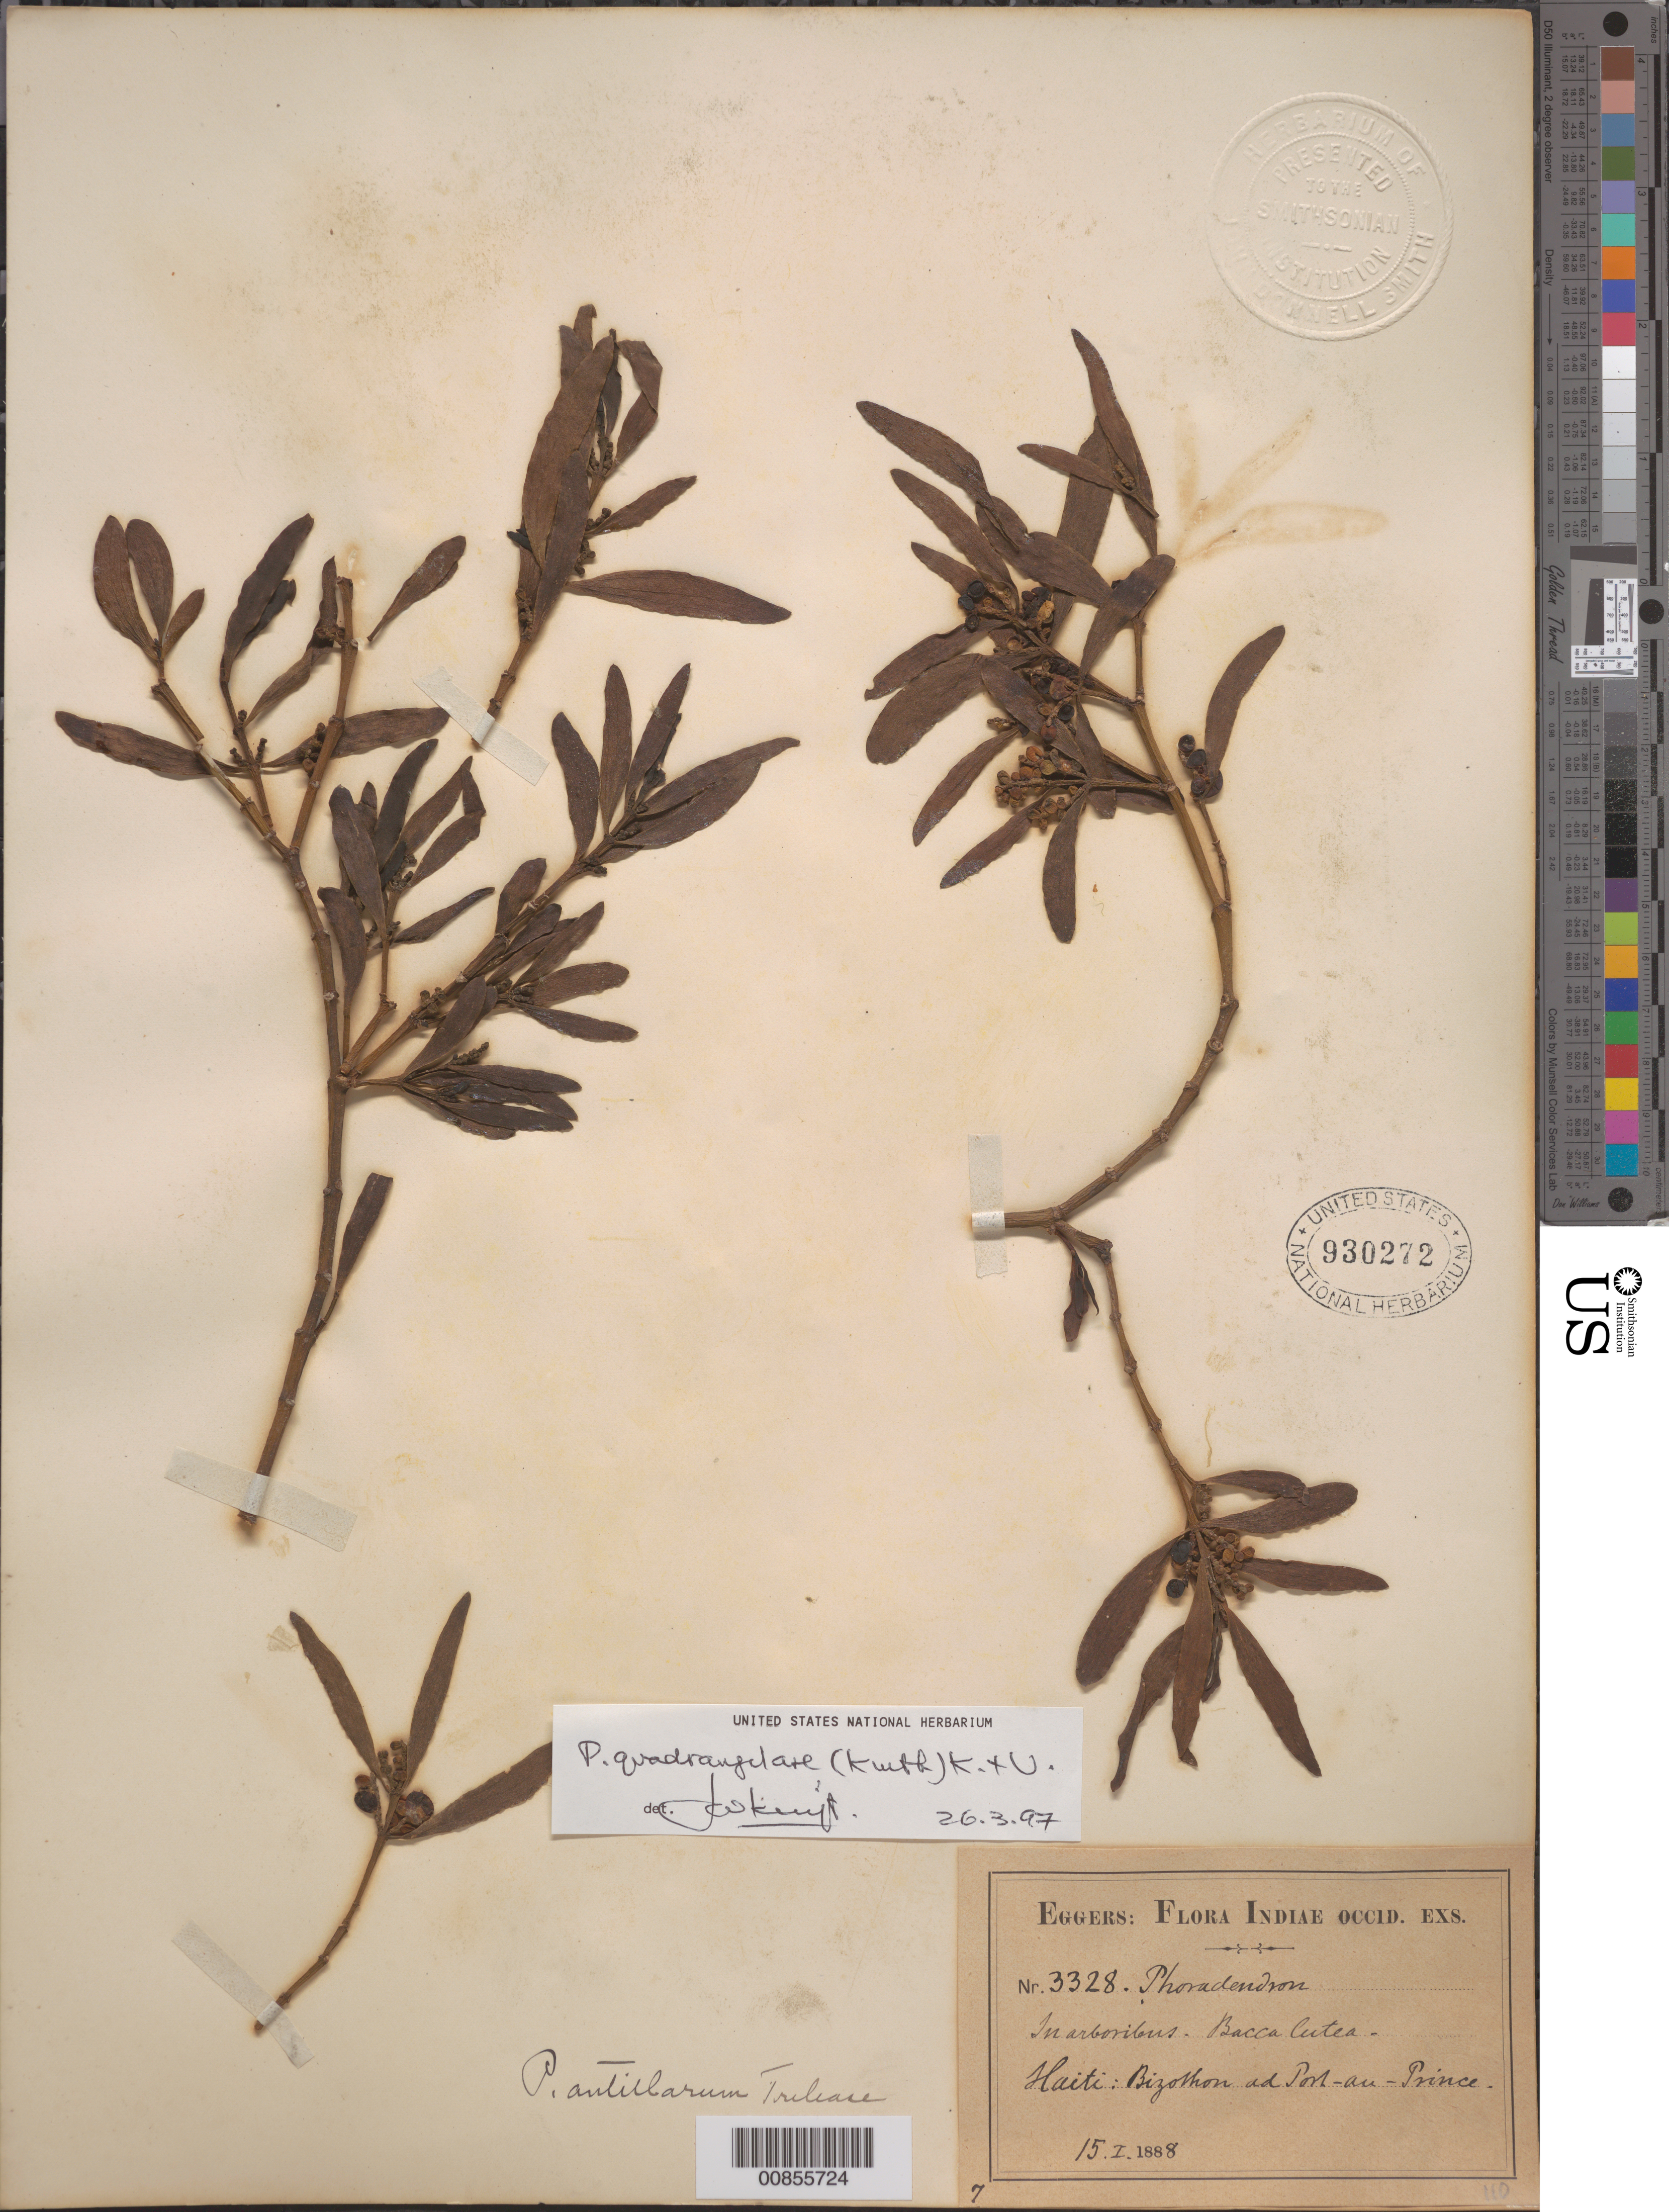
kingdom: Plantae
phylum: Tracheophyta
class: Magnoliopsida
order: Santalales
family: Viscaceae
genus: Phoradendron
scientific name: Phoradendron quadrangulare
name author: (Kunth) Griseb.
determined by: Kuijt, Job, (CANADA)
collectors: H. F. A. von Eggers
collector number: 3328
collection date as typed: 15 Jan 1888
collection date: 1888-01-15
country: Haiti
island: Hispaniola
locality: Bizothon ad Port-au-Prince.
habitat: In arboribus.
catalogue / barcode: US 930272